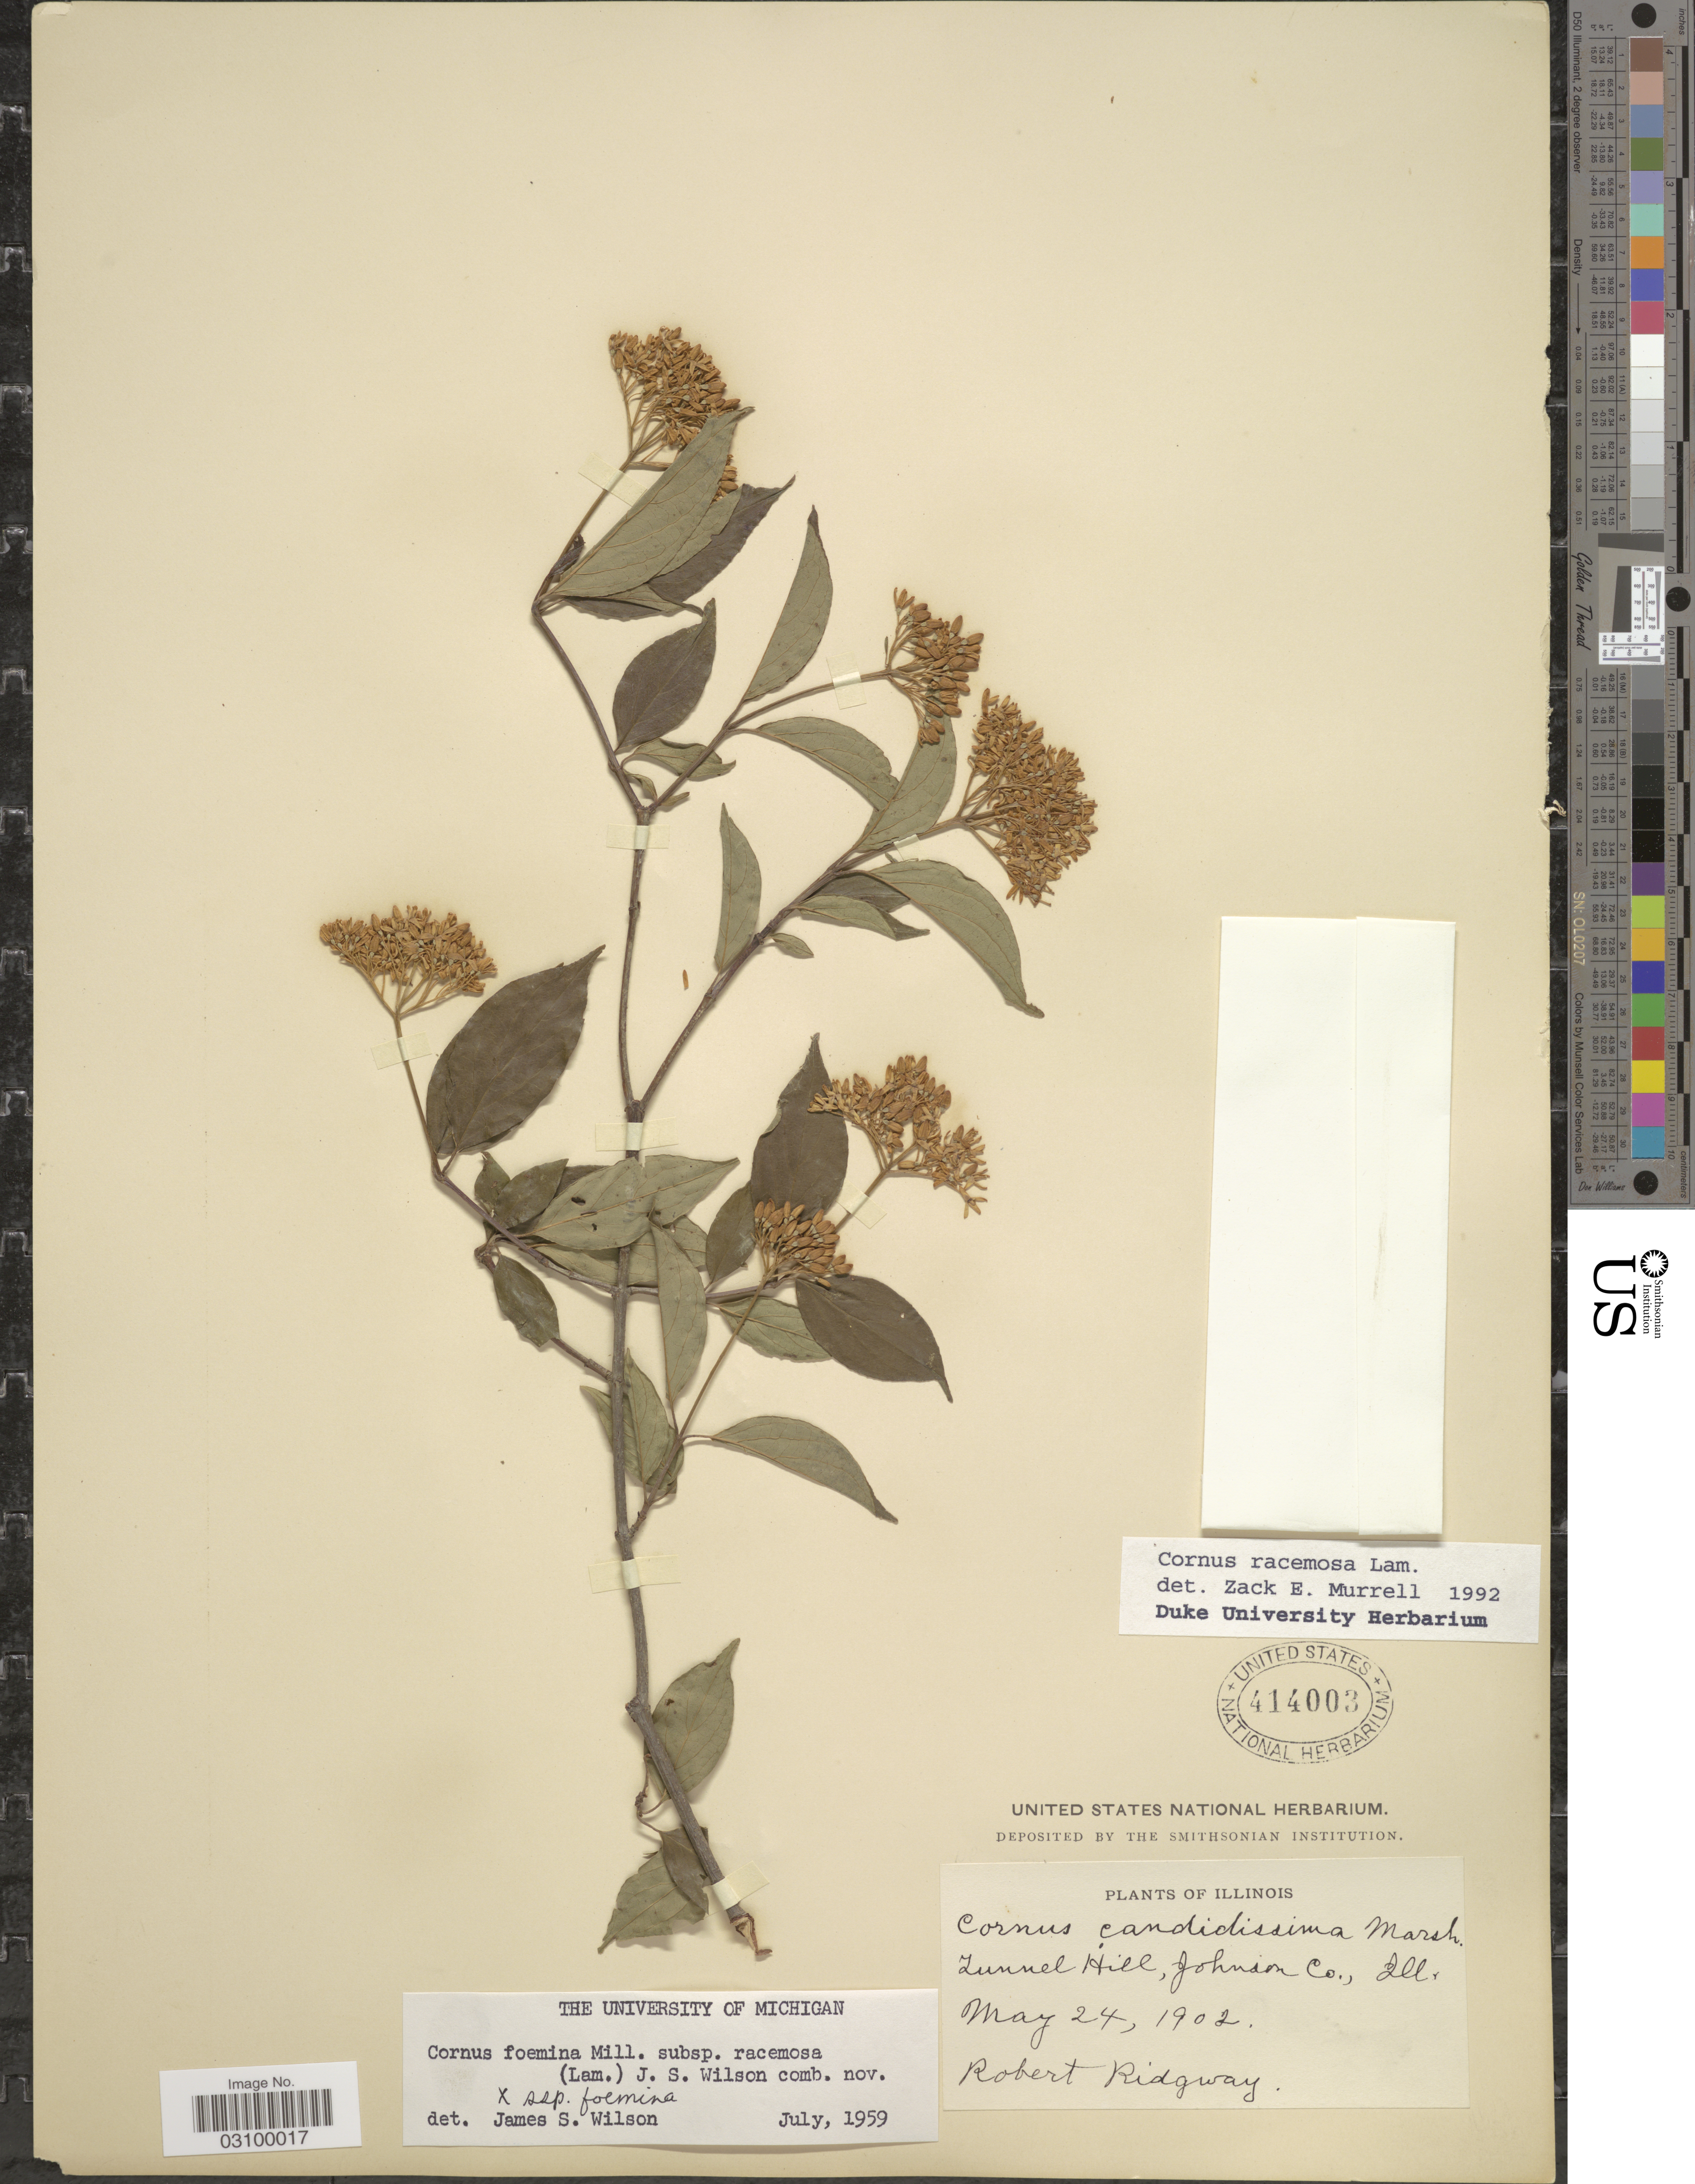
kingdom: Plantae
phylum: Tracheophyta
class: Magnoliopsida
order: Cornales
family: Cornaceae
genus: Cornus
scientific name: Cornus racemosa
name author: Lam.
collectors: R. Ridgway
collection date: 1902-05-24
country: United States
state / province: Illinois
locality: Tunnel Hill, Johnson Co.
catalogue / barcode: US 414003